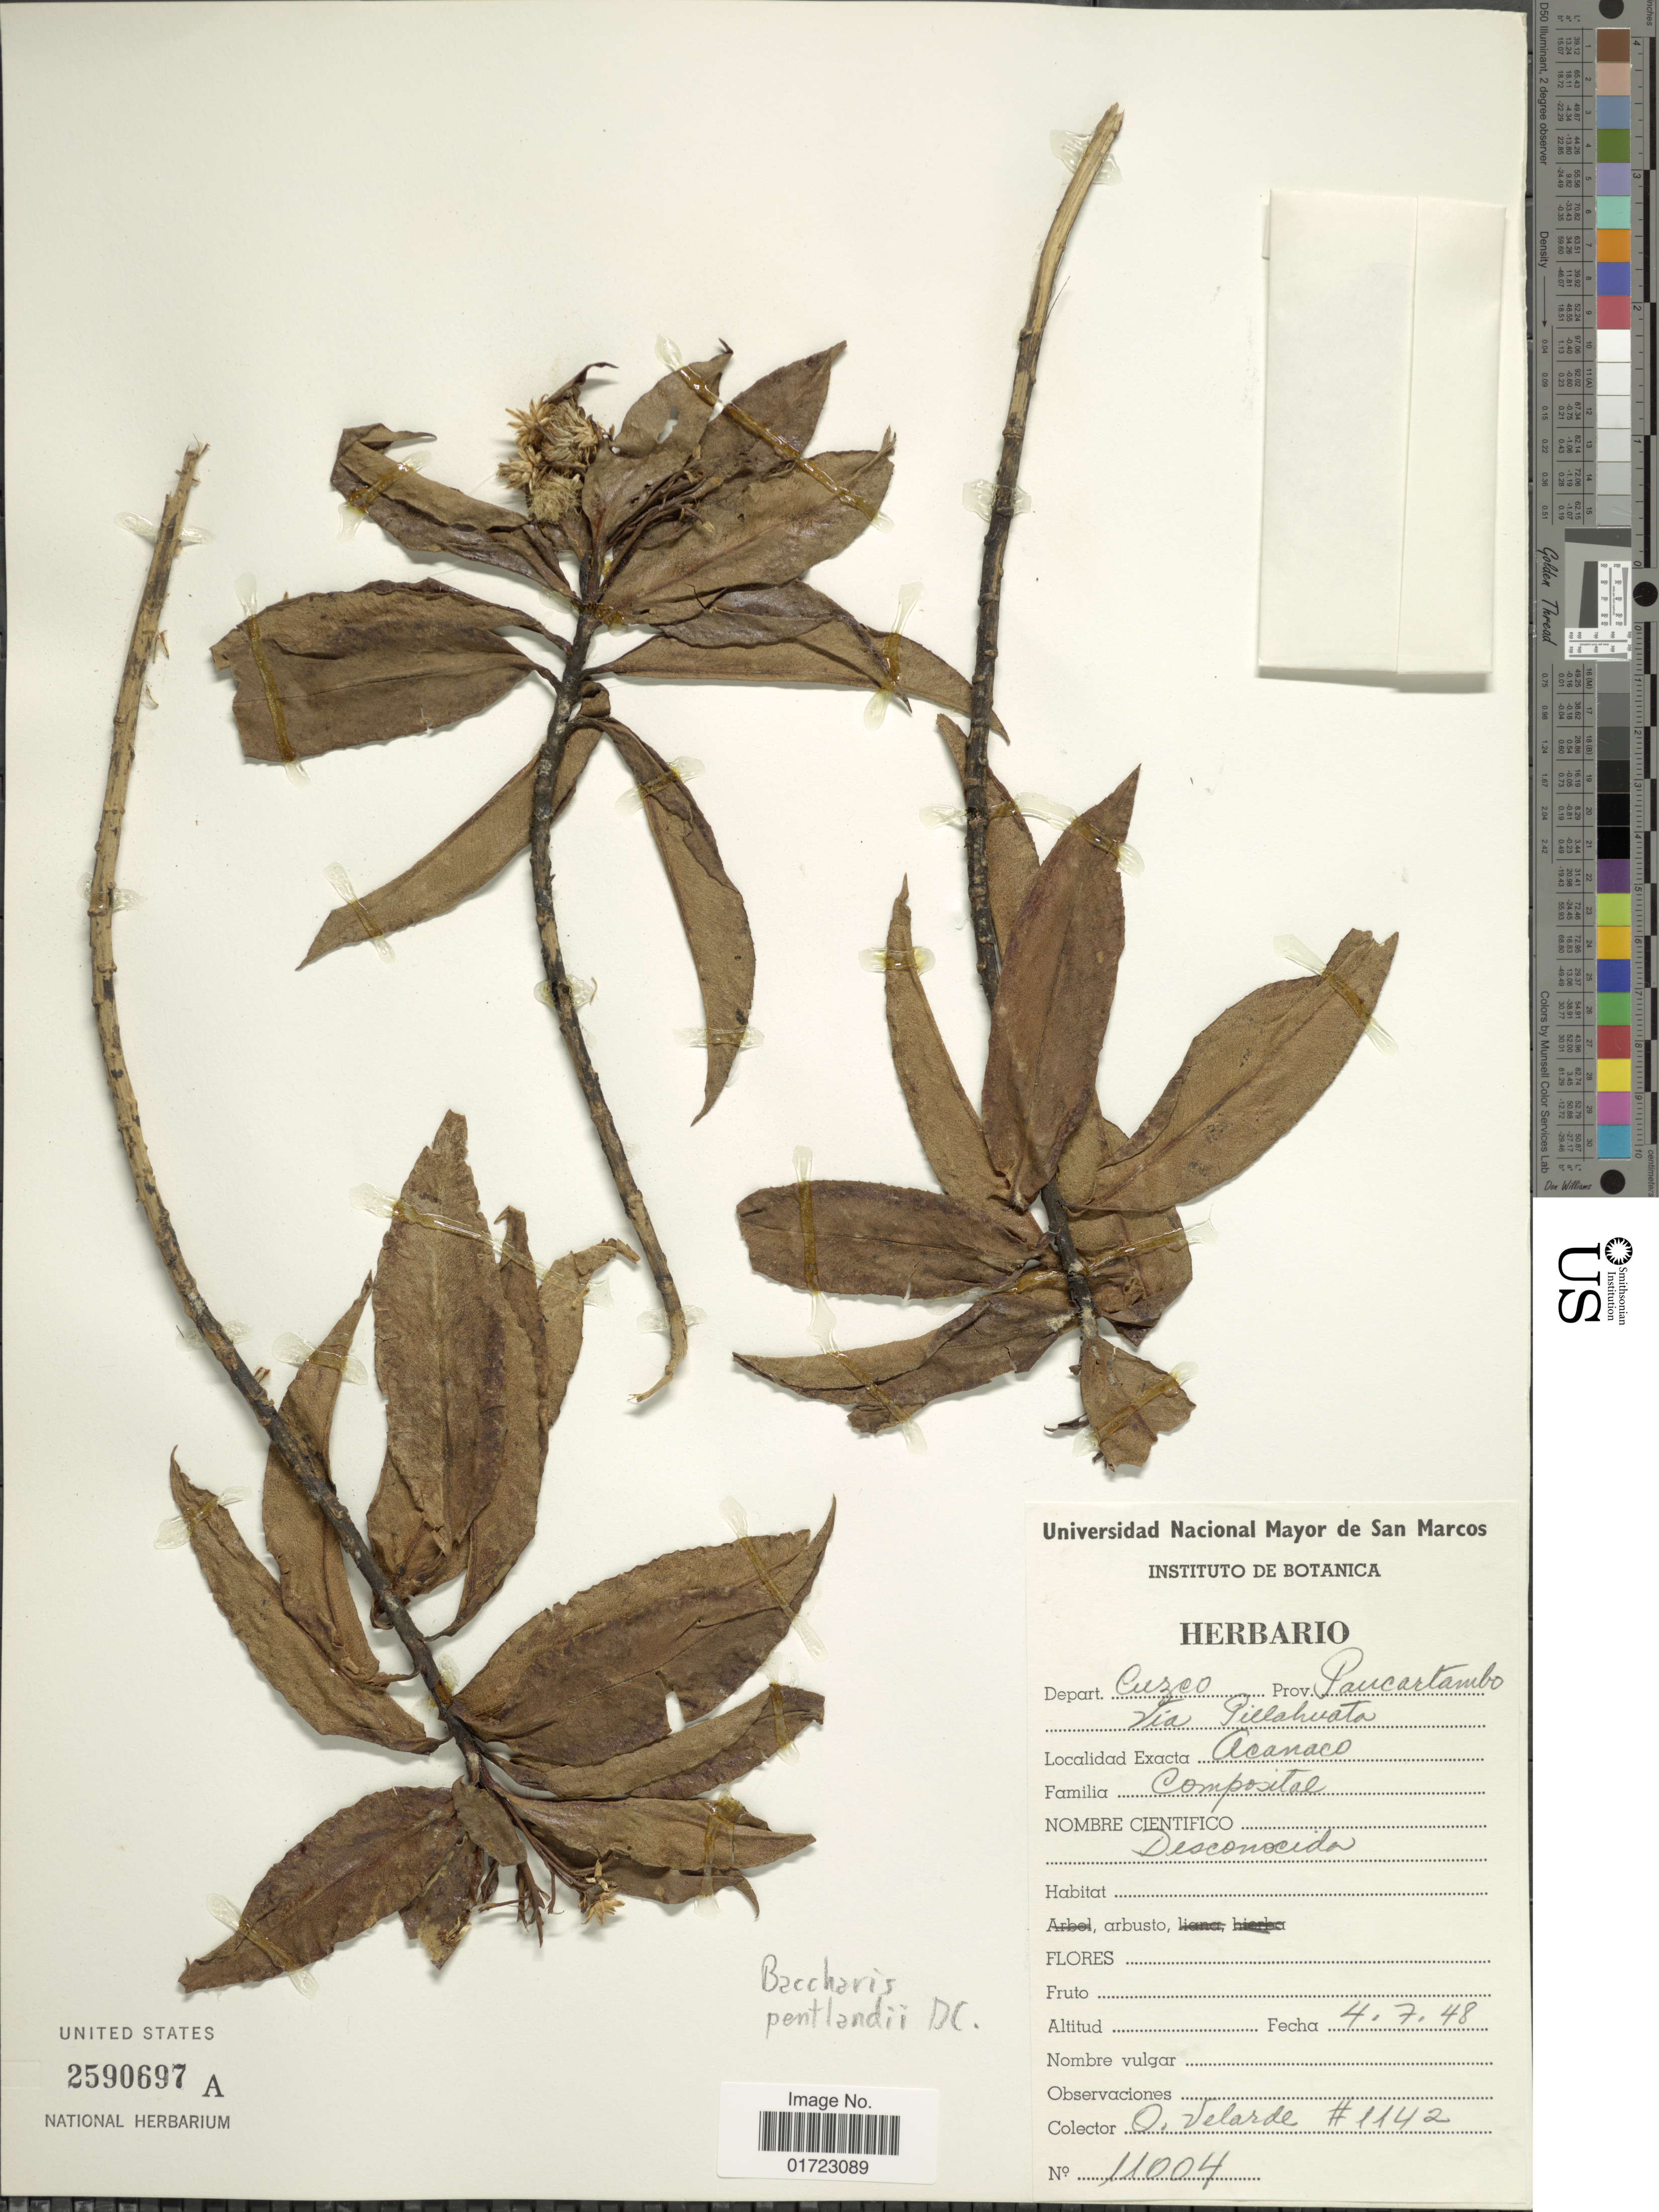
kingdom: Plantae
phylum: Tracheophyta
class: Magnoliopsida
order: Asterales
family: Asteraceae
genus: Baccharis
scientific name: Baccharis pentlandii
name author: DC.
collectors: O. Velarde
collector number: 1142/11004*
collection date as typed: Transcribed d/m/y: 4/7/48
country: Peru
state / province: Cusco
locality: Via Pillahuata, Acanaco, Prov. Paucartambo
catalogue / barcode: US 2590697A